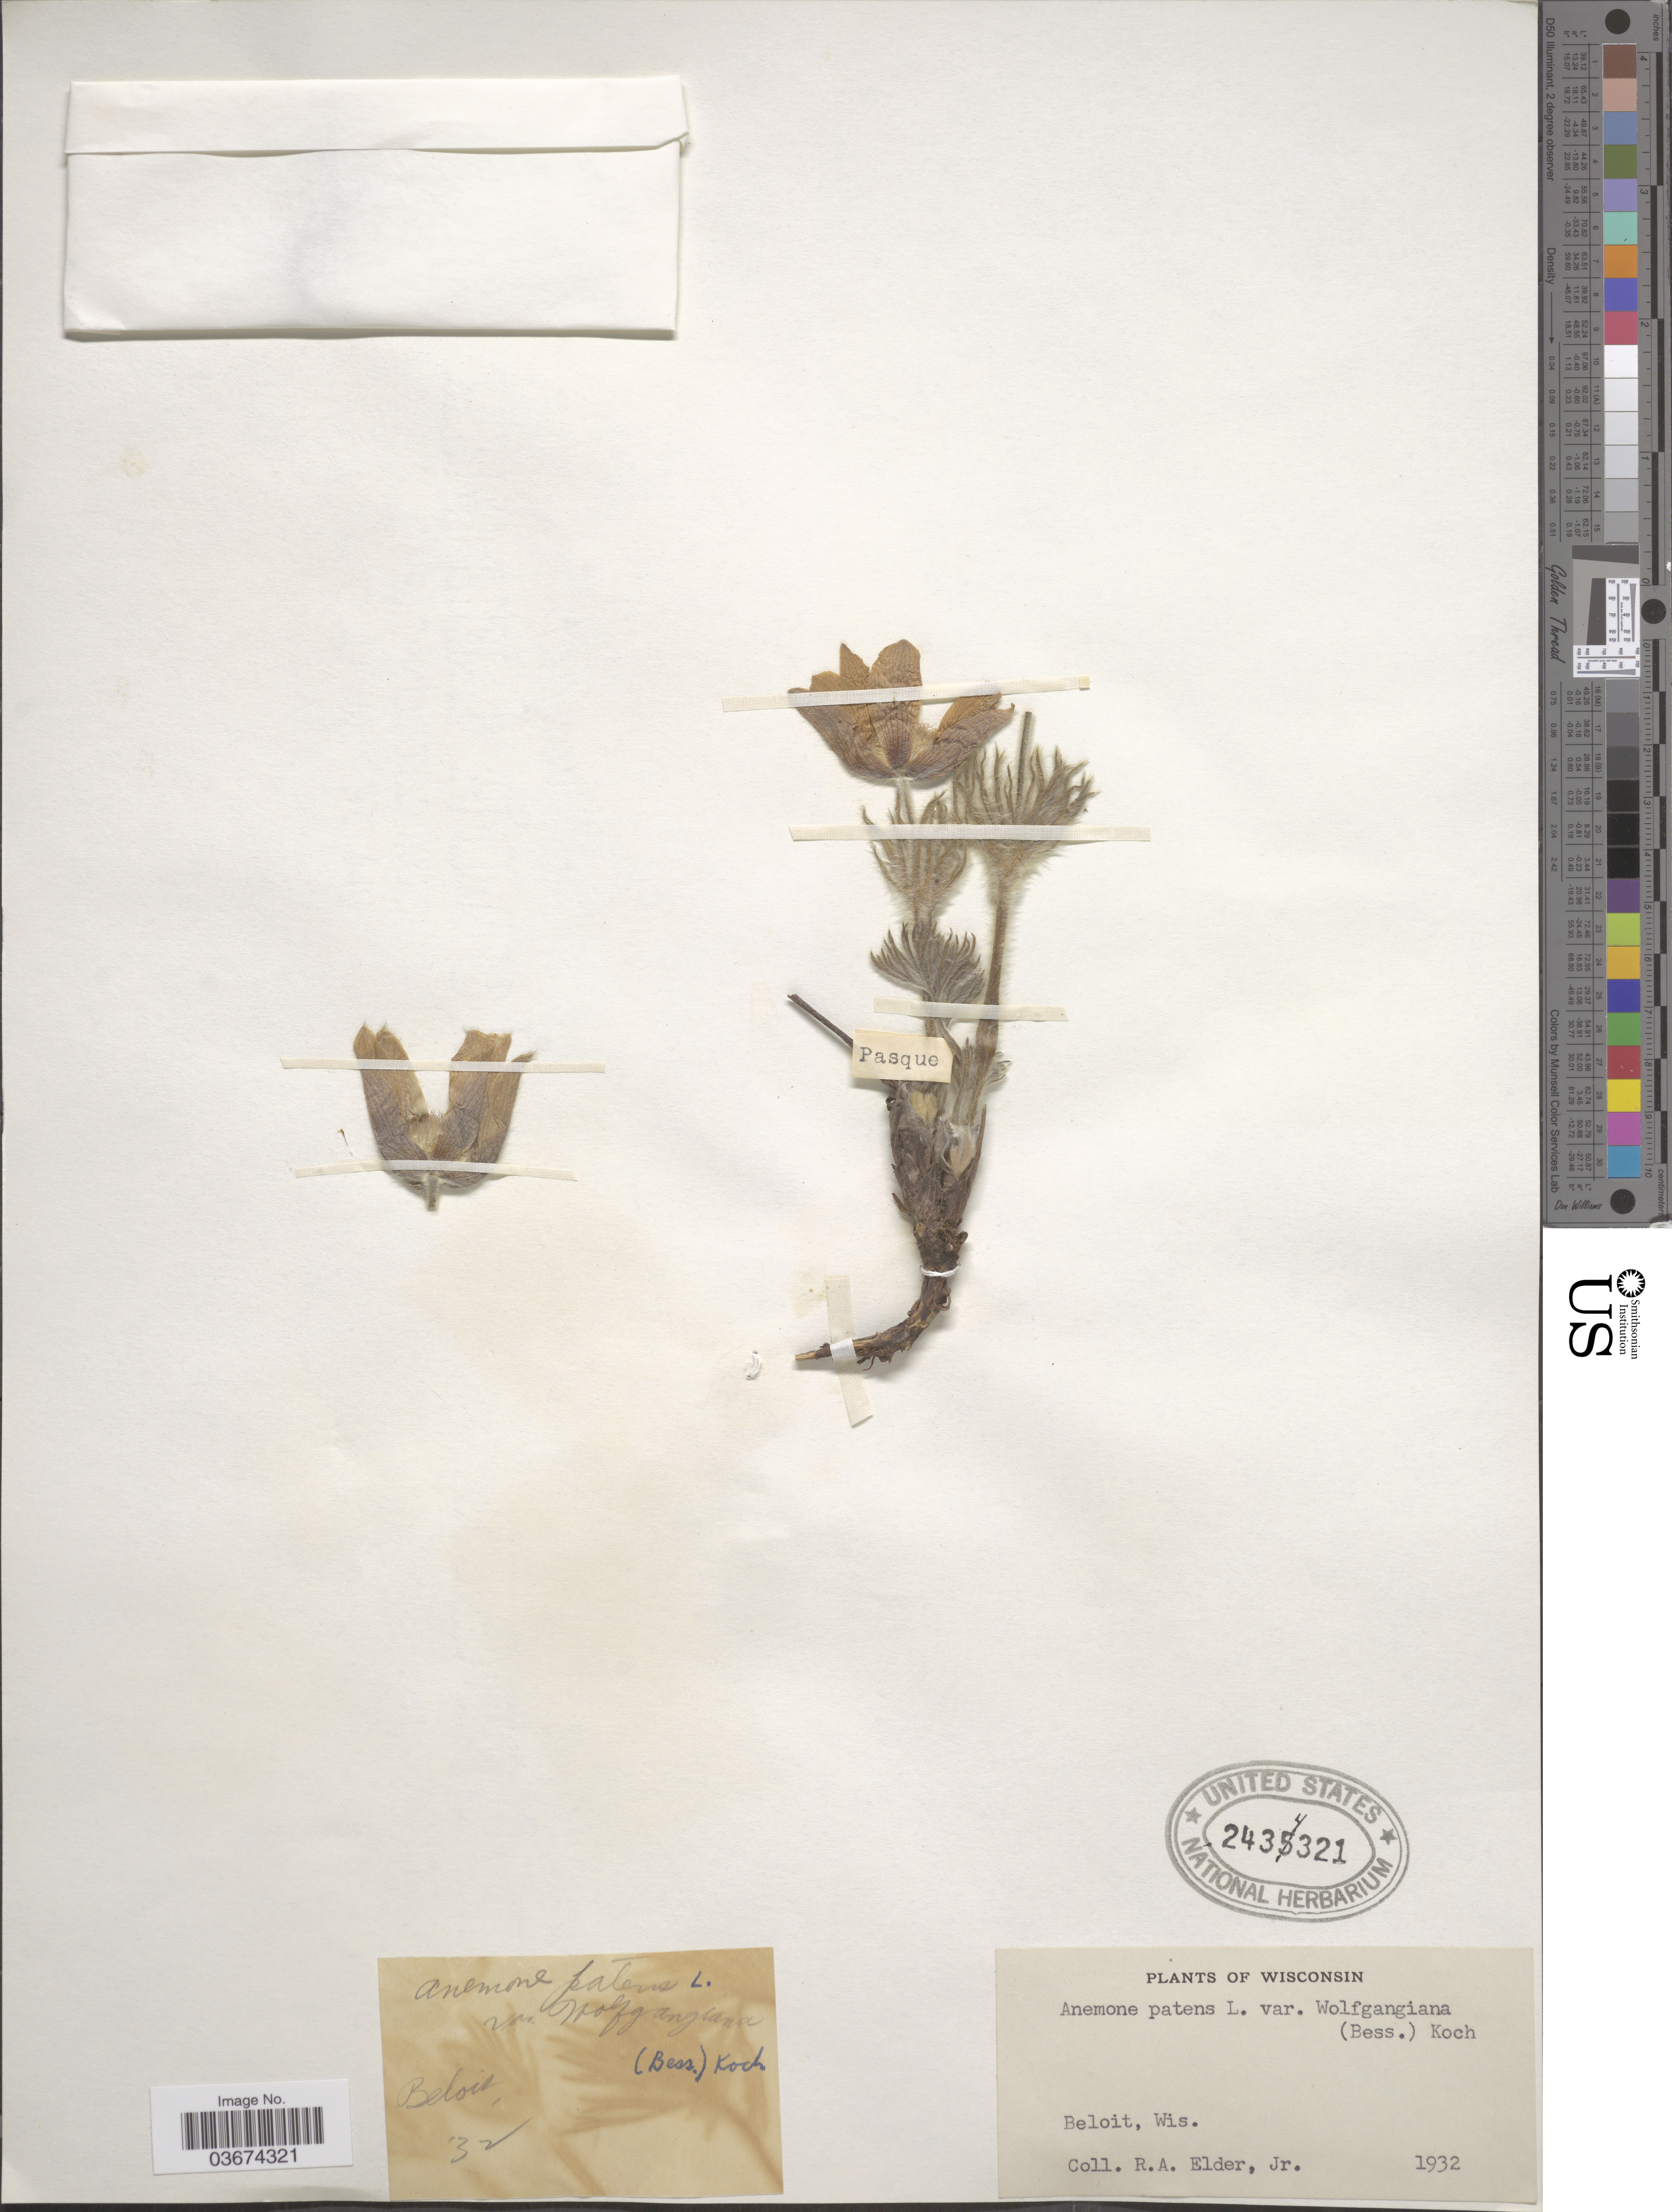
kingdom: Plantae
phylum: Tracheophyta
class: Magnoliopsida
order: Ranunculales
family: Ranunculaceae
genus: Pulsatilla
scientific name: Pulsatilla nuttalliana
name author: (DC.) Bercht. & J. Presl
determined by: Strong, Mark T., (BOT), Smithsonian Institution - National Museum of Natural History (UNITED STATES)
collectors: R. Elder Jr.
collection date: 1932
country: United States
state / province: Wisconsin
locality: Beloit.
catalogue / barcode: US 2434321